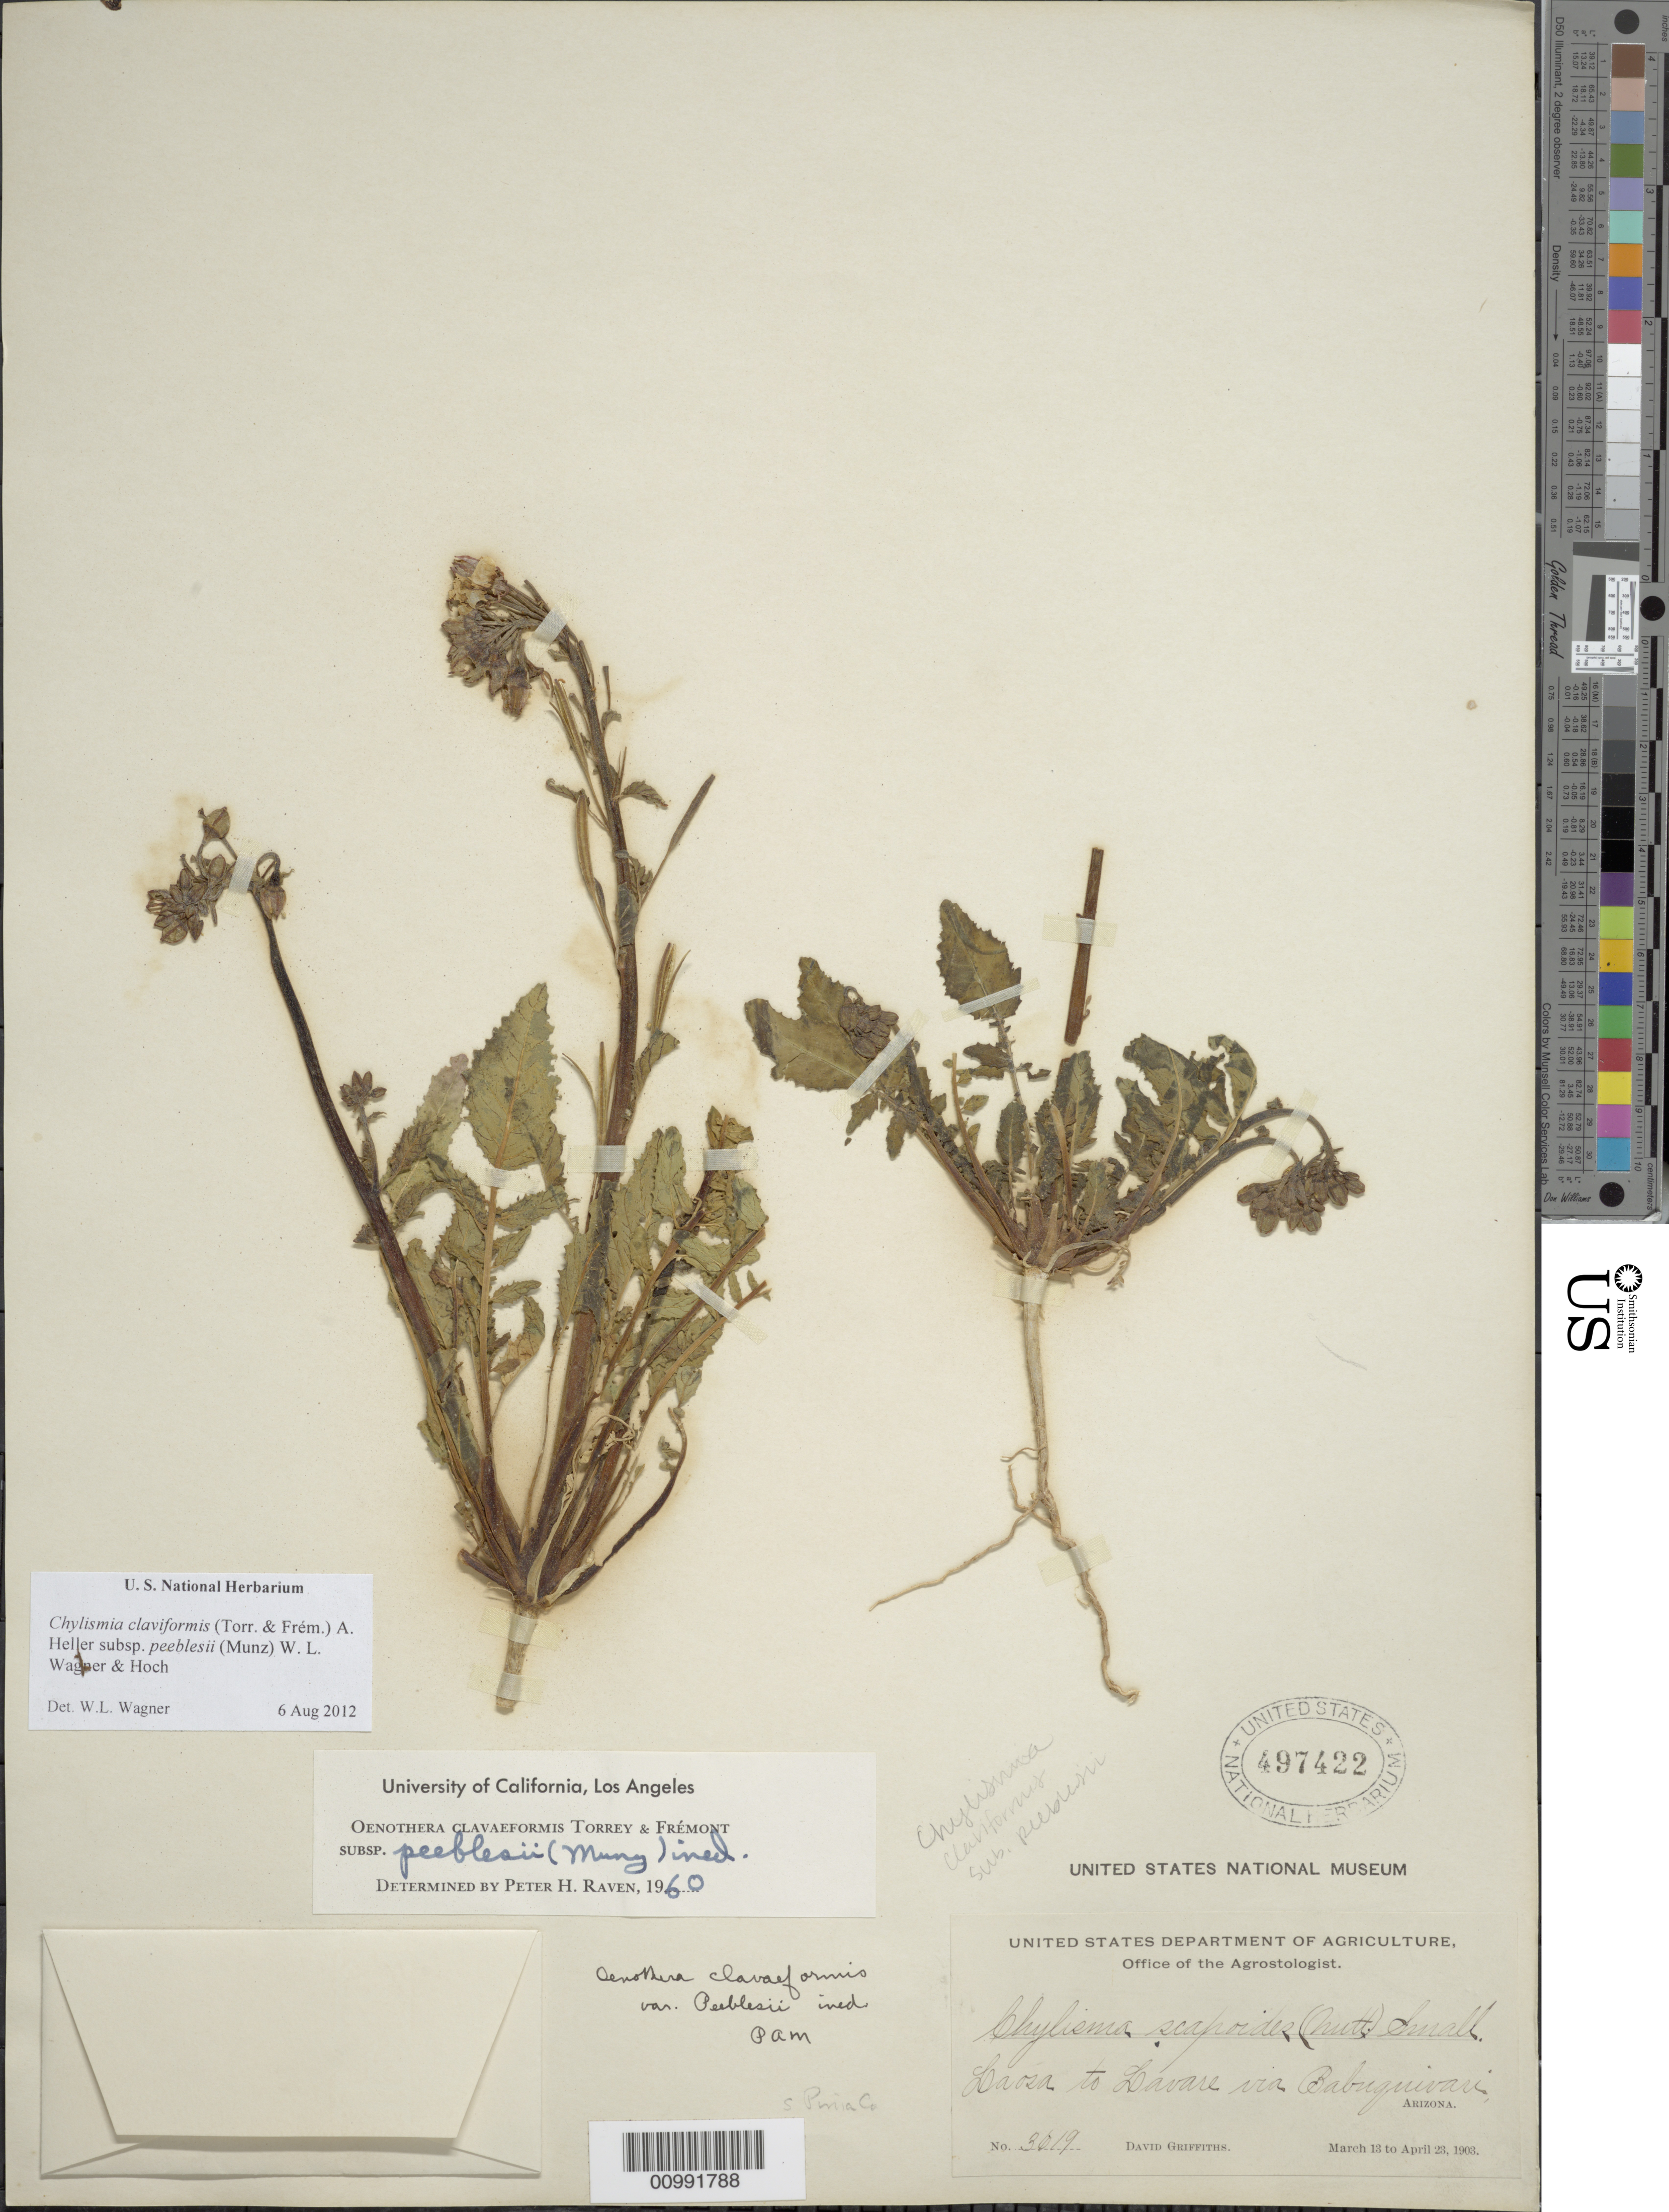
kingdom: Plantae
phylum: Tracheophyta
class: Magnoliopsida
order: Myrtales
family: Onagraceae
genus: Chylismia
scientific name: Chylismia claviformis subsp. peeblesii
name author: (Munz) W.L. Wagner & Hoch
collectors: D. Griffiths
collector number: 3619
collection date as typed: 13 Mar 1903 to 23 Apr 1903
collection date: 1903-03-13/1903-04-23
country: United States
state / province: Arizona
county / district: Pima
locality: Laosa to Lavare via Baboquivari.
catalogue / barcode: US 497422